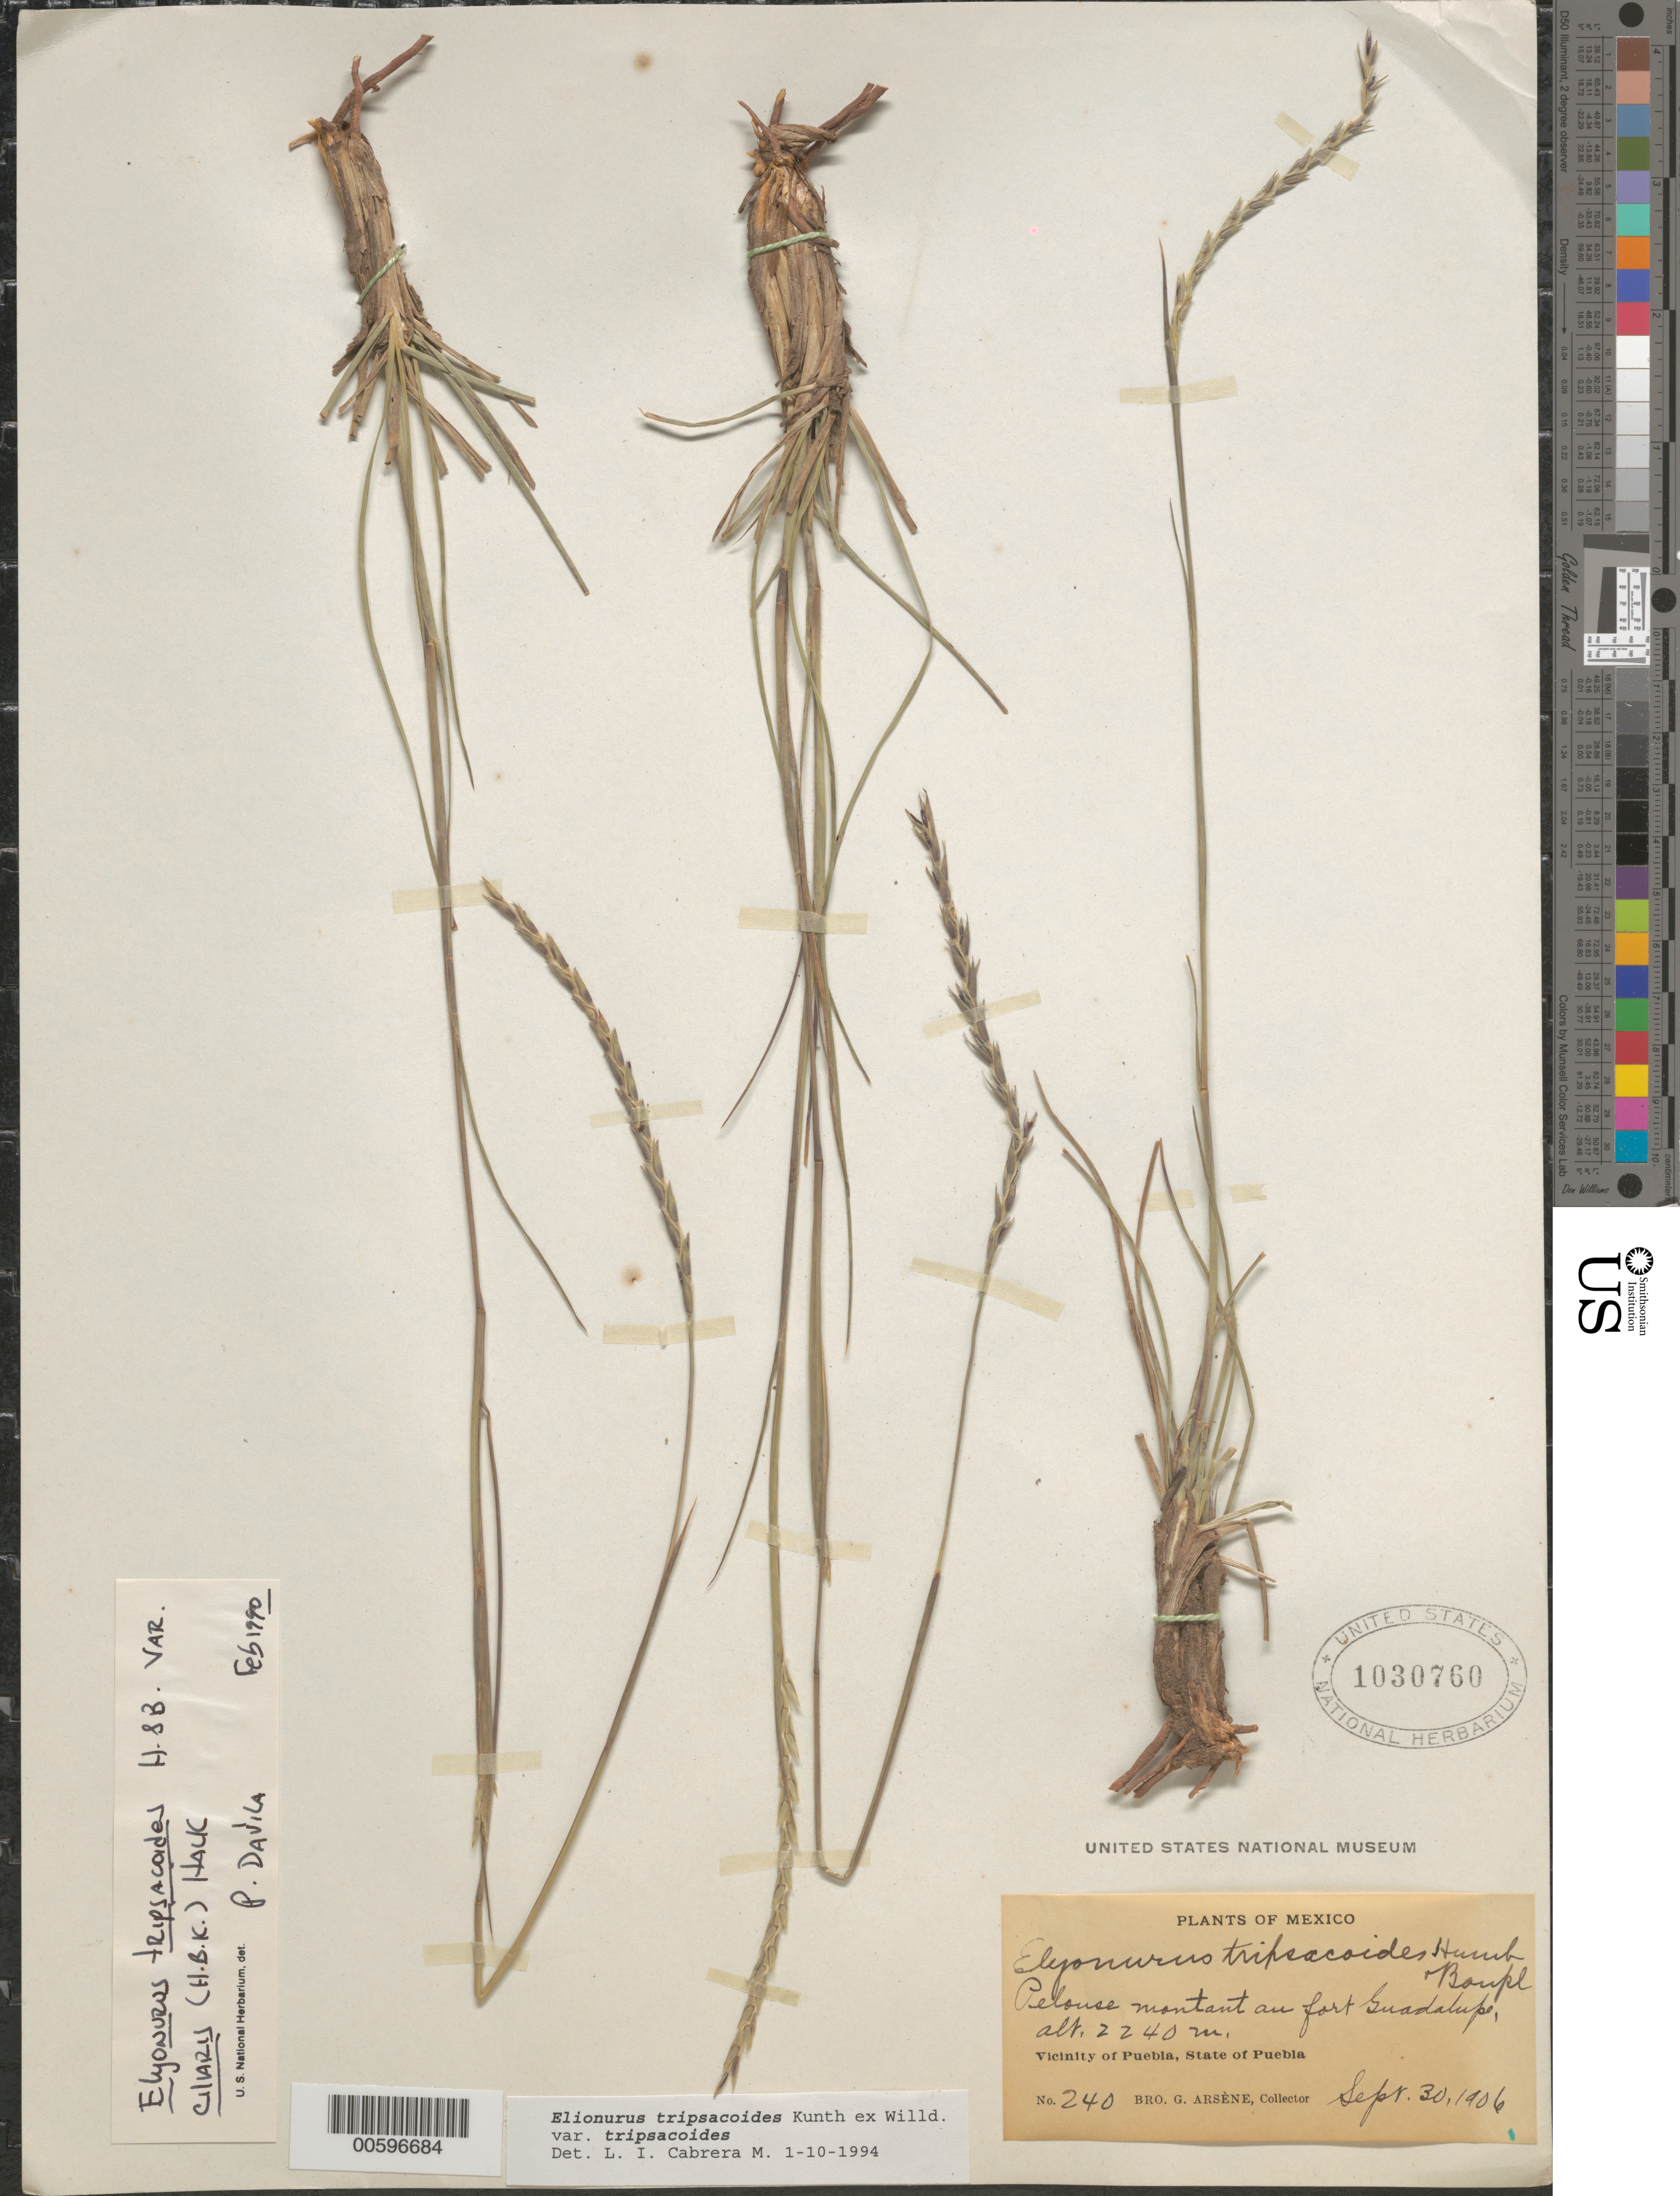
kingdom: Plantae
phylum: Tracheophyta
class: Liliopsida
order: Poales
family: Poaceae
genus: Elionurus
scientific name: Elionurus tripsacoides var. tripsacoides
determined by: Cabrera M., L. I.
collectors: Bro. G. Arsène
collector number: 240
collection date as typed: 30 Sep 1906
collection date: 1906-09-30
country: Mexico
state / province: Puebla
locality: Pelouse montant au fort Guadalupe, Vicinity of Puebla.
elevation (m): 2240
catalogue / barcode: US 1030760